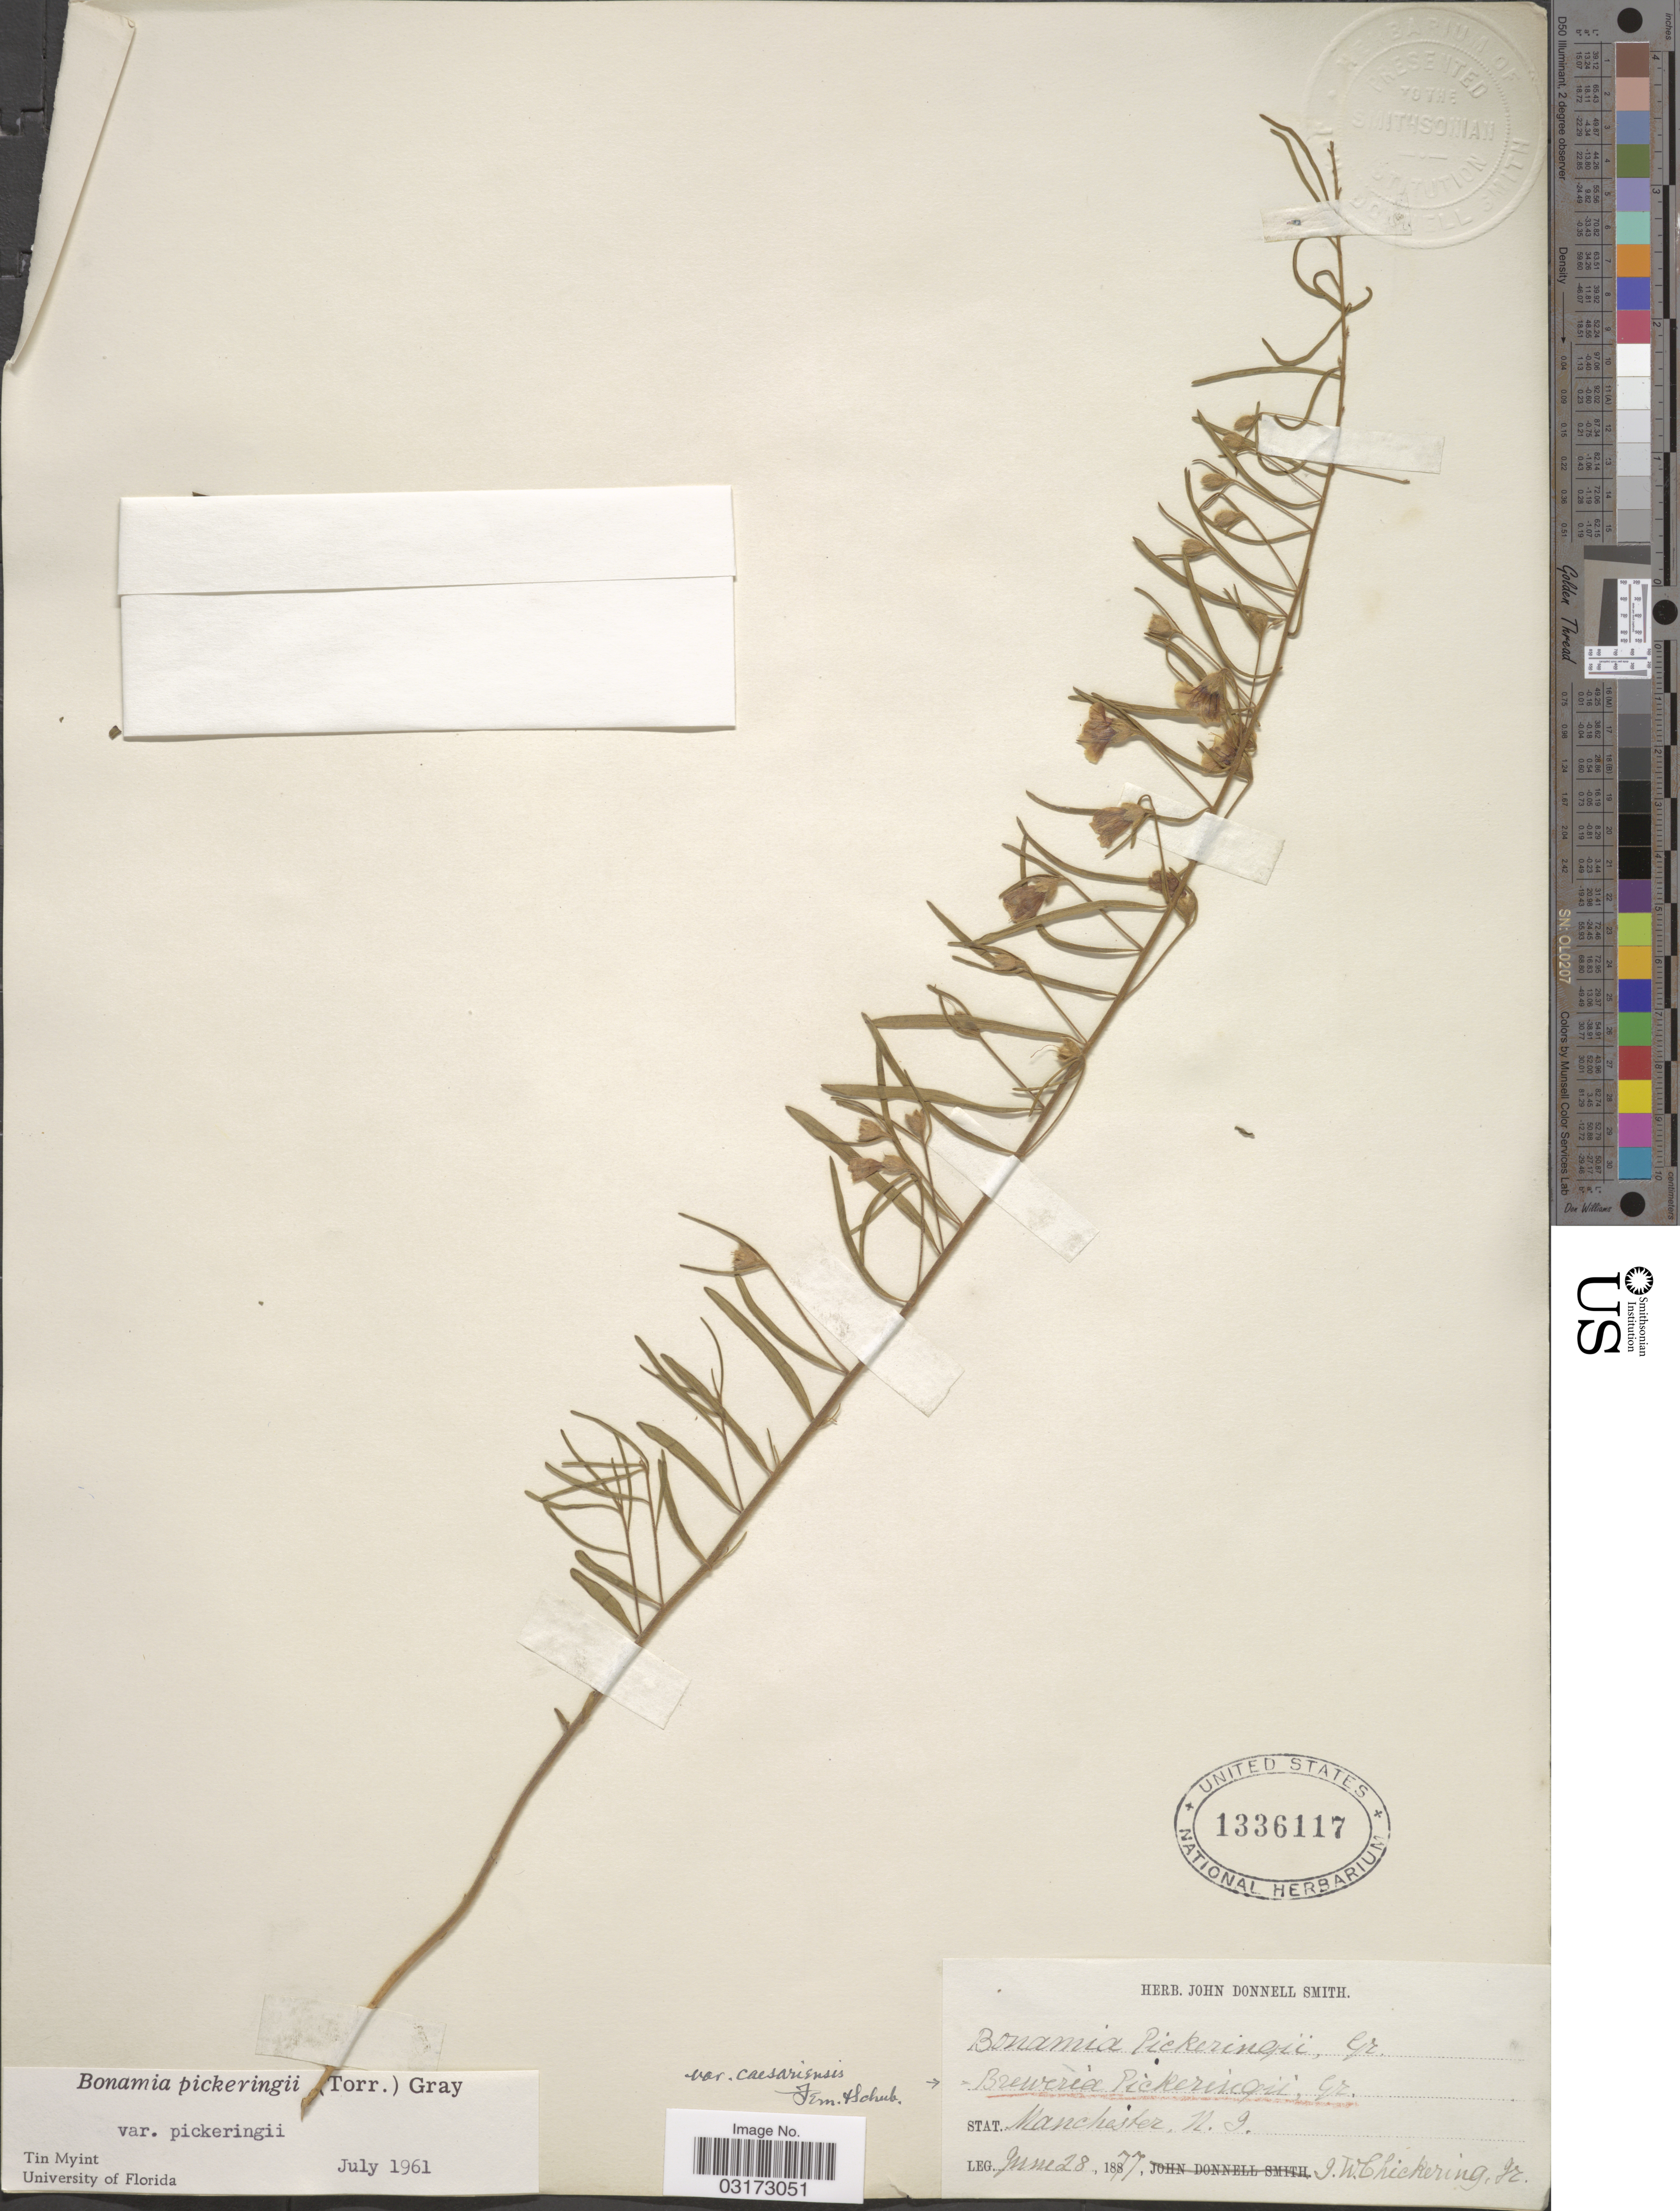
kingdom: Plantae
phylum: Tracheophyta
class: Magnoliopsida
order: Solanales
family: Convolvulaceae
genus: Stylisma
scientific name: Stylisma pickeringii var. pickeringii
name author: (Torr. ex M.A. Curtis) A. Gray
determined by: Strong, Mark T., (BOT), Smithsonian Institution - National Museum of Natural History (UNITED STATES)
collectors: J. W. Chickering Jr.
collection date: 1877-06-28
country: United States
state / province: New Jersey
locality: Stat. Manchester, N. J.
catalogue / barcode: US 1336117